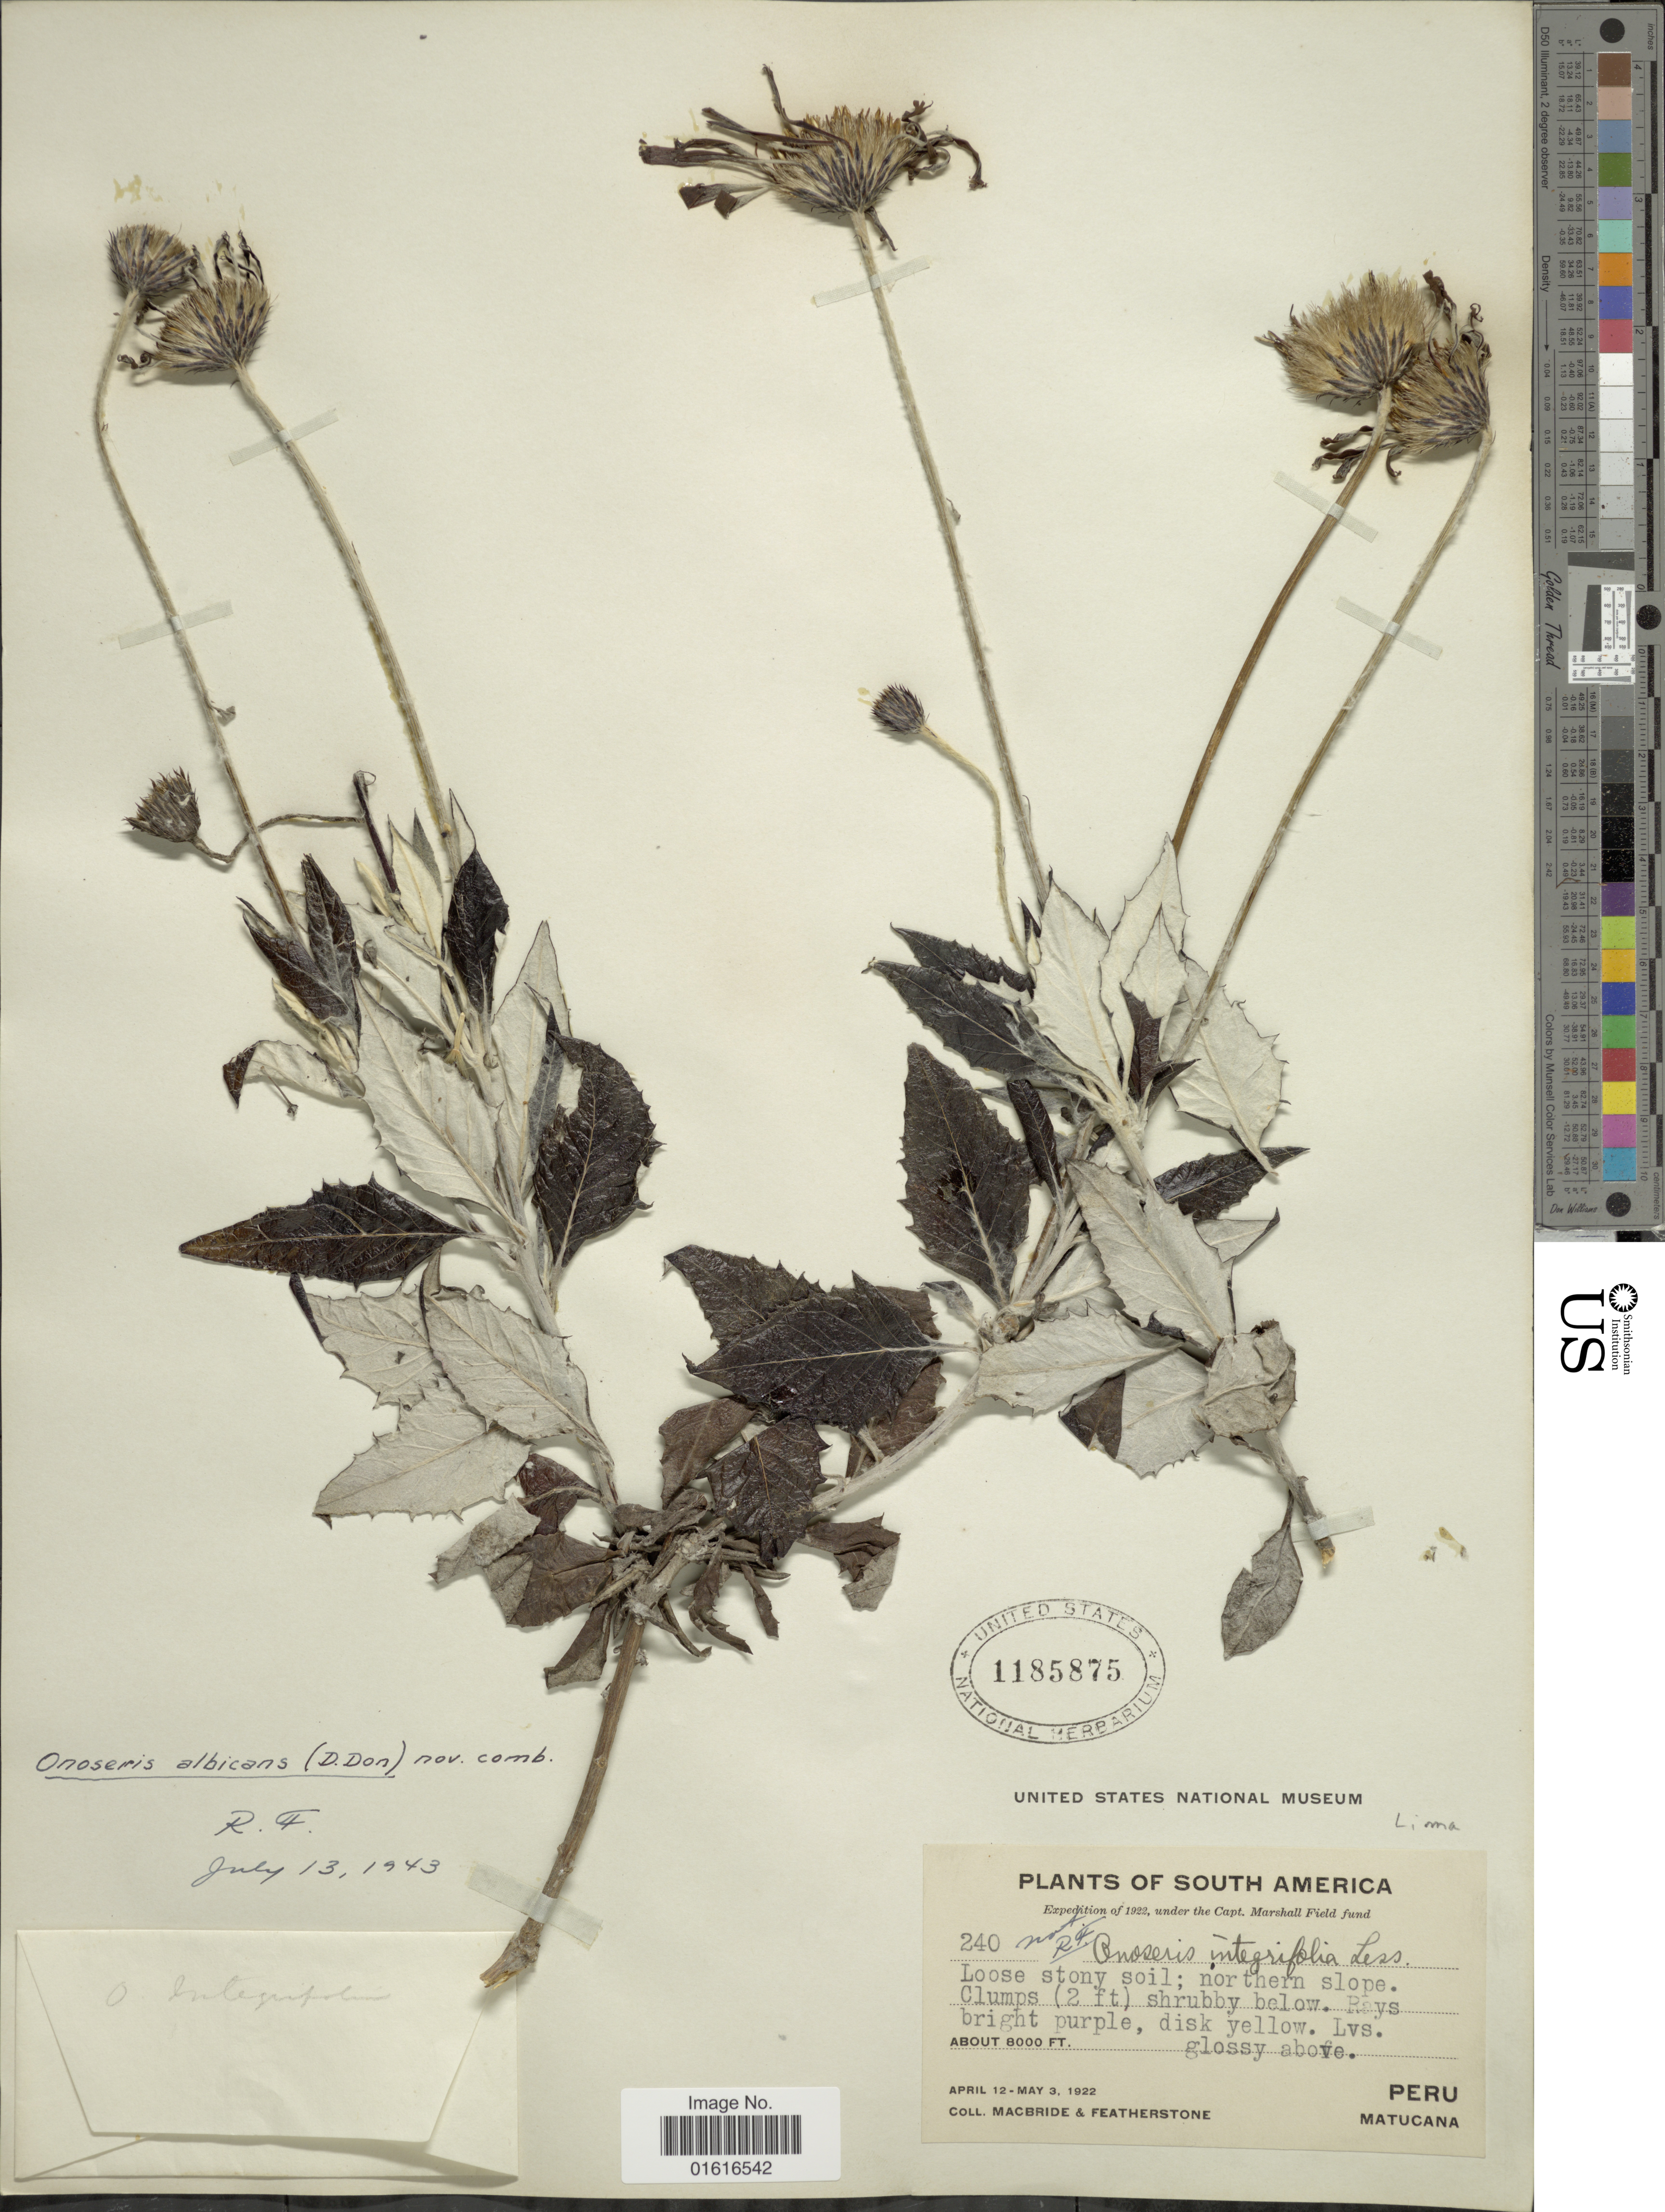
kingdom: Plantae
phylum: Tracheophyta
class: Magnoliopsida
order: Asterales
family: Asteraceae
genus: Onoseris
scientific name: Onoseris albicans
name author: (D. Don) Ferreyra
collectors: Macbride, -- & -. Featherstone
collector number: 240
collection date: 1922-04-12/1922-05-03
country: Peru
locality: Matucana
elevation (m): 2438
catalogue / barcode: US 1185875